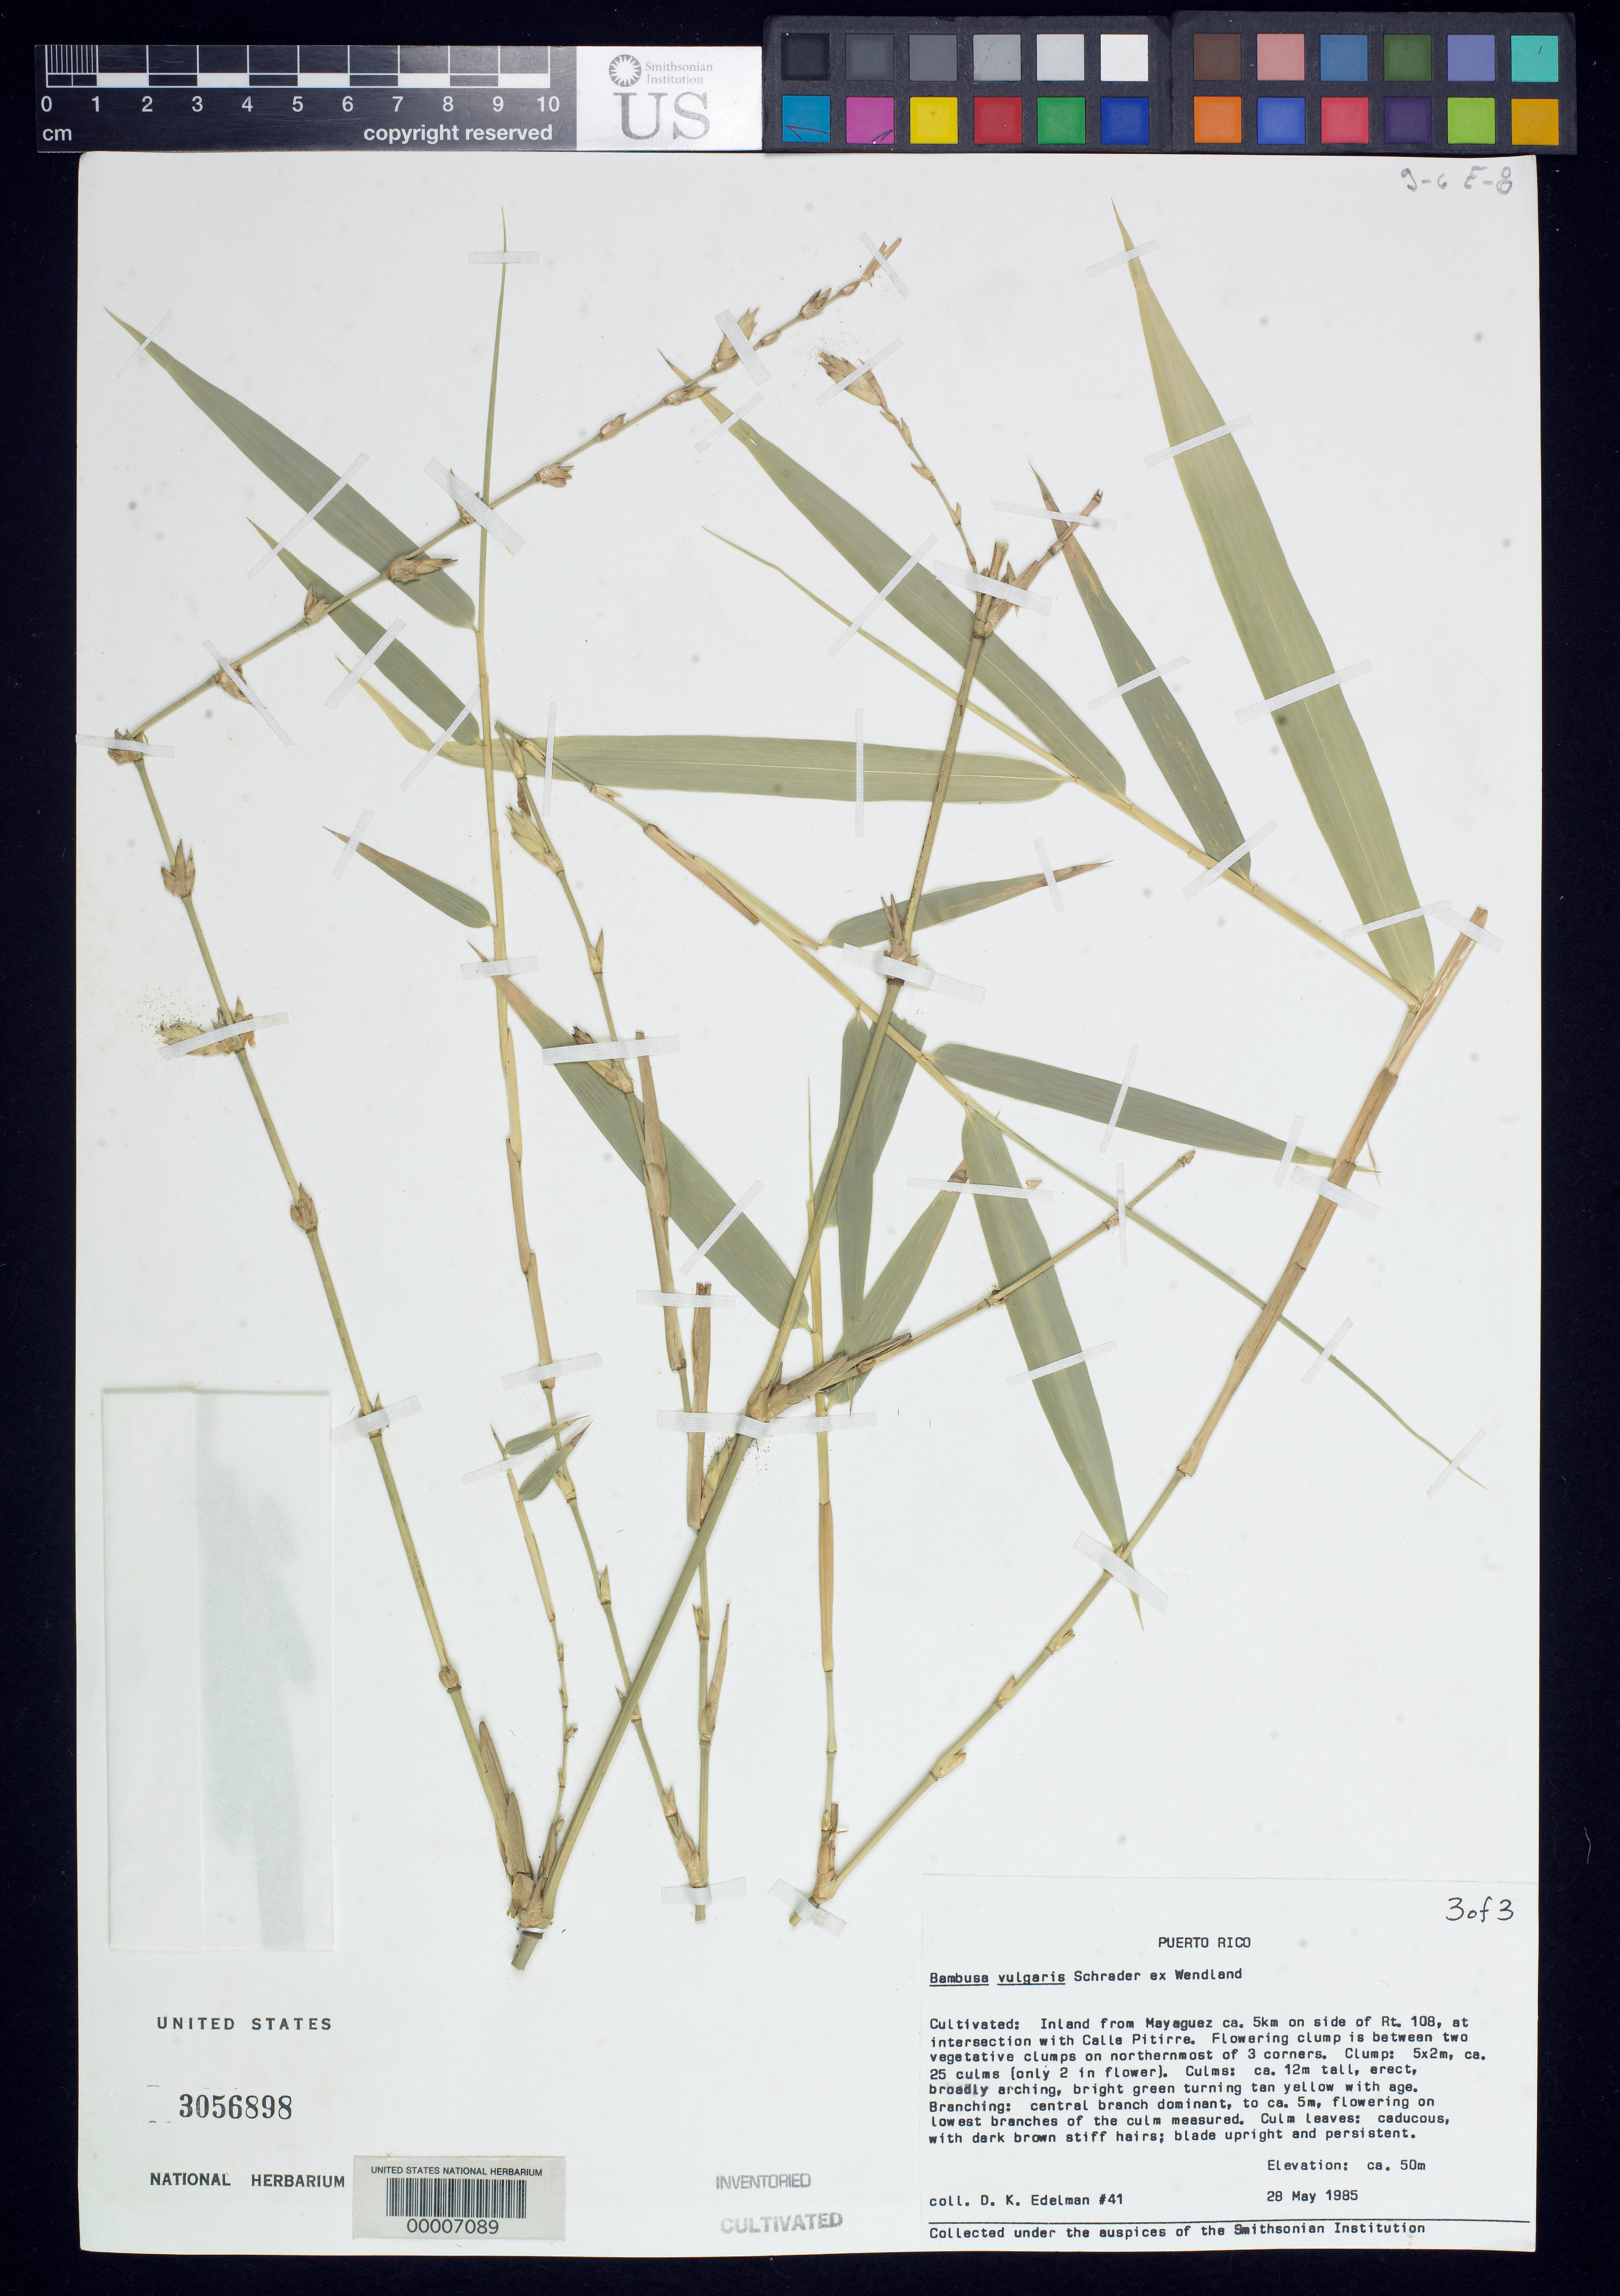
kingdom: Plantae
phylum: Tracheophyta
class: Liliopsida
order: Poales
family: Poaceae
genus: Bambusa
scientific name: Bambusa vulgaris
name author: Schrad. ex J.C. Wendl.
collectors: D. Edelman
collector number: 41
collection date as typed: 28 May 1985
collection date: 1985-05-28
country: Puerto Rico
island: Greater Antilles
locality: Mayaguez, calle pitirre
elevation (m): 50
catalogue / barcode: US 3056898